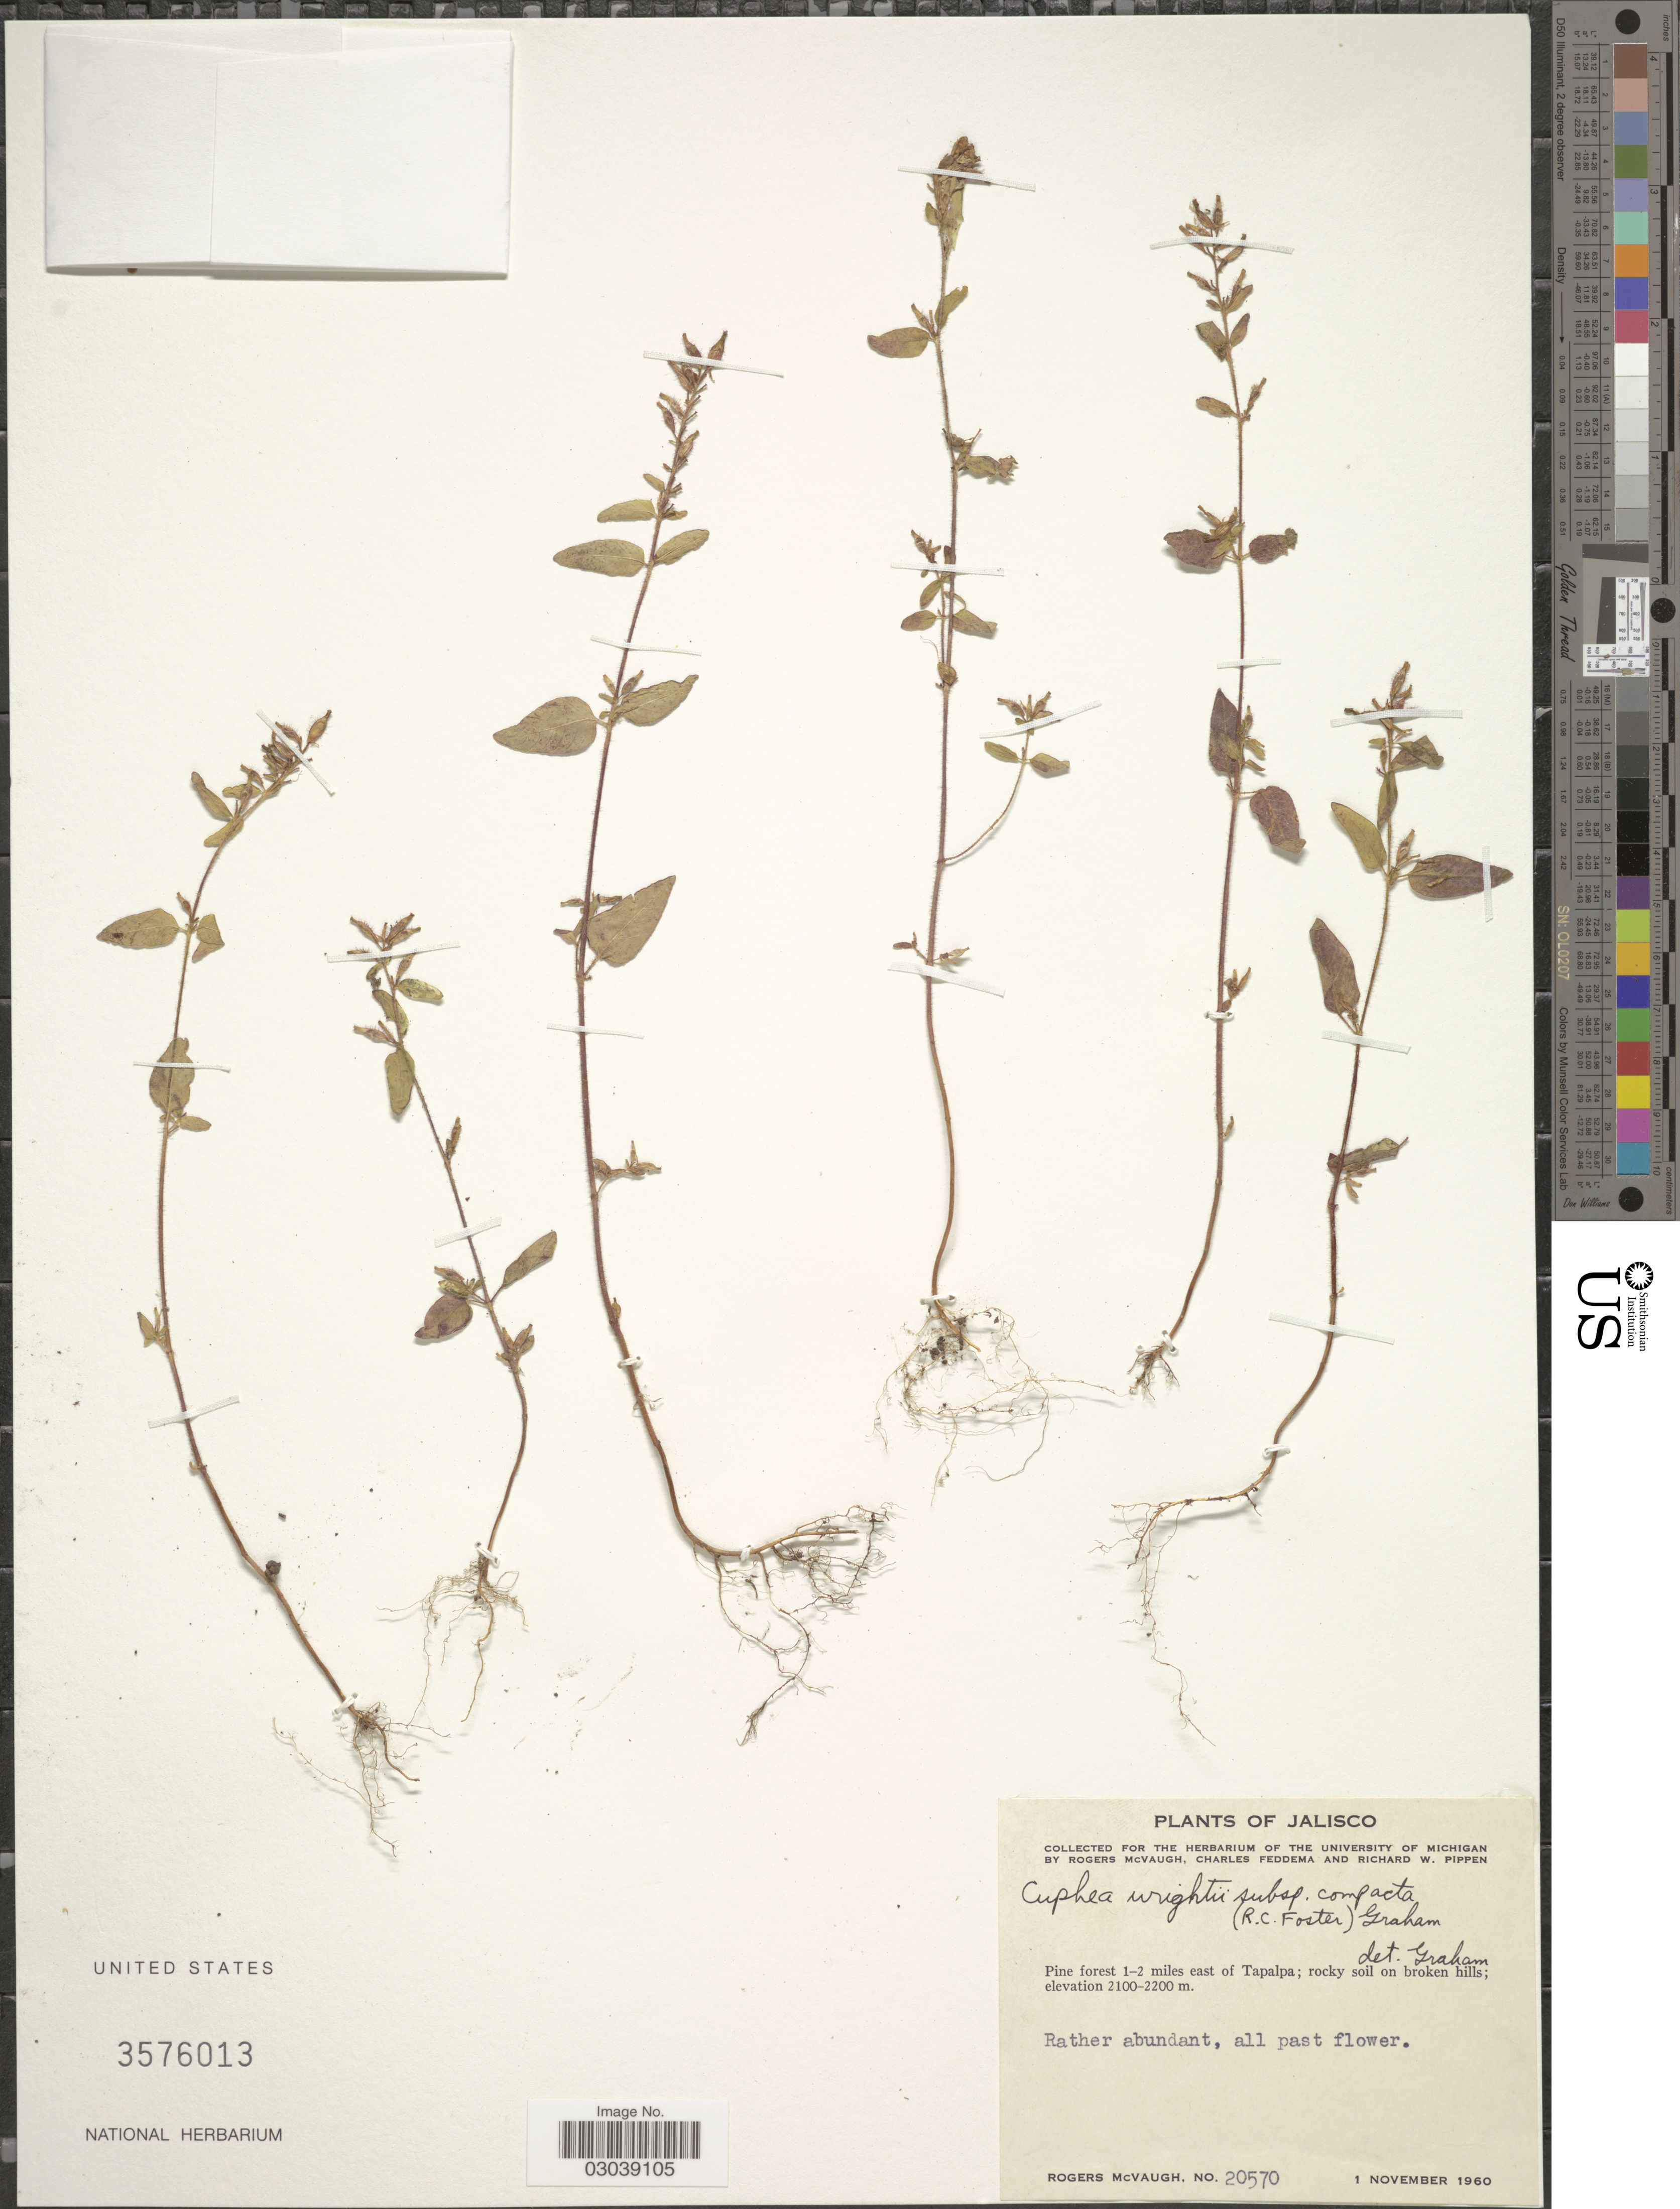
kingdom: Plantae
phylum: Tracheophyta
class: Magnoliopsida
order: Myrtales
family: Lythraceae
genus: Cuphea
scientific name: Cuphea wrightii subsp. compacta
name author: R.C. Foster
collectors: R. McVaugh, C. Feddema & R. W. Pippen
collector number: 20570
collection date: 1960-11-01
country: Mexico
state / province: Jalisco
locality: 1-2 miles east of Tapalpa.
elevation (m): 2100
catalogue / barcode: US 3576013